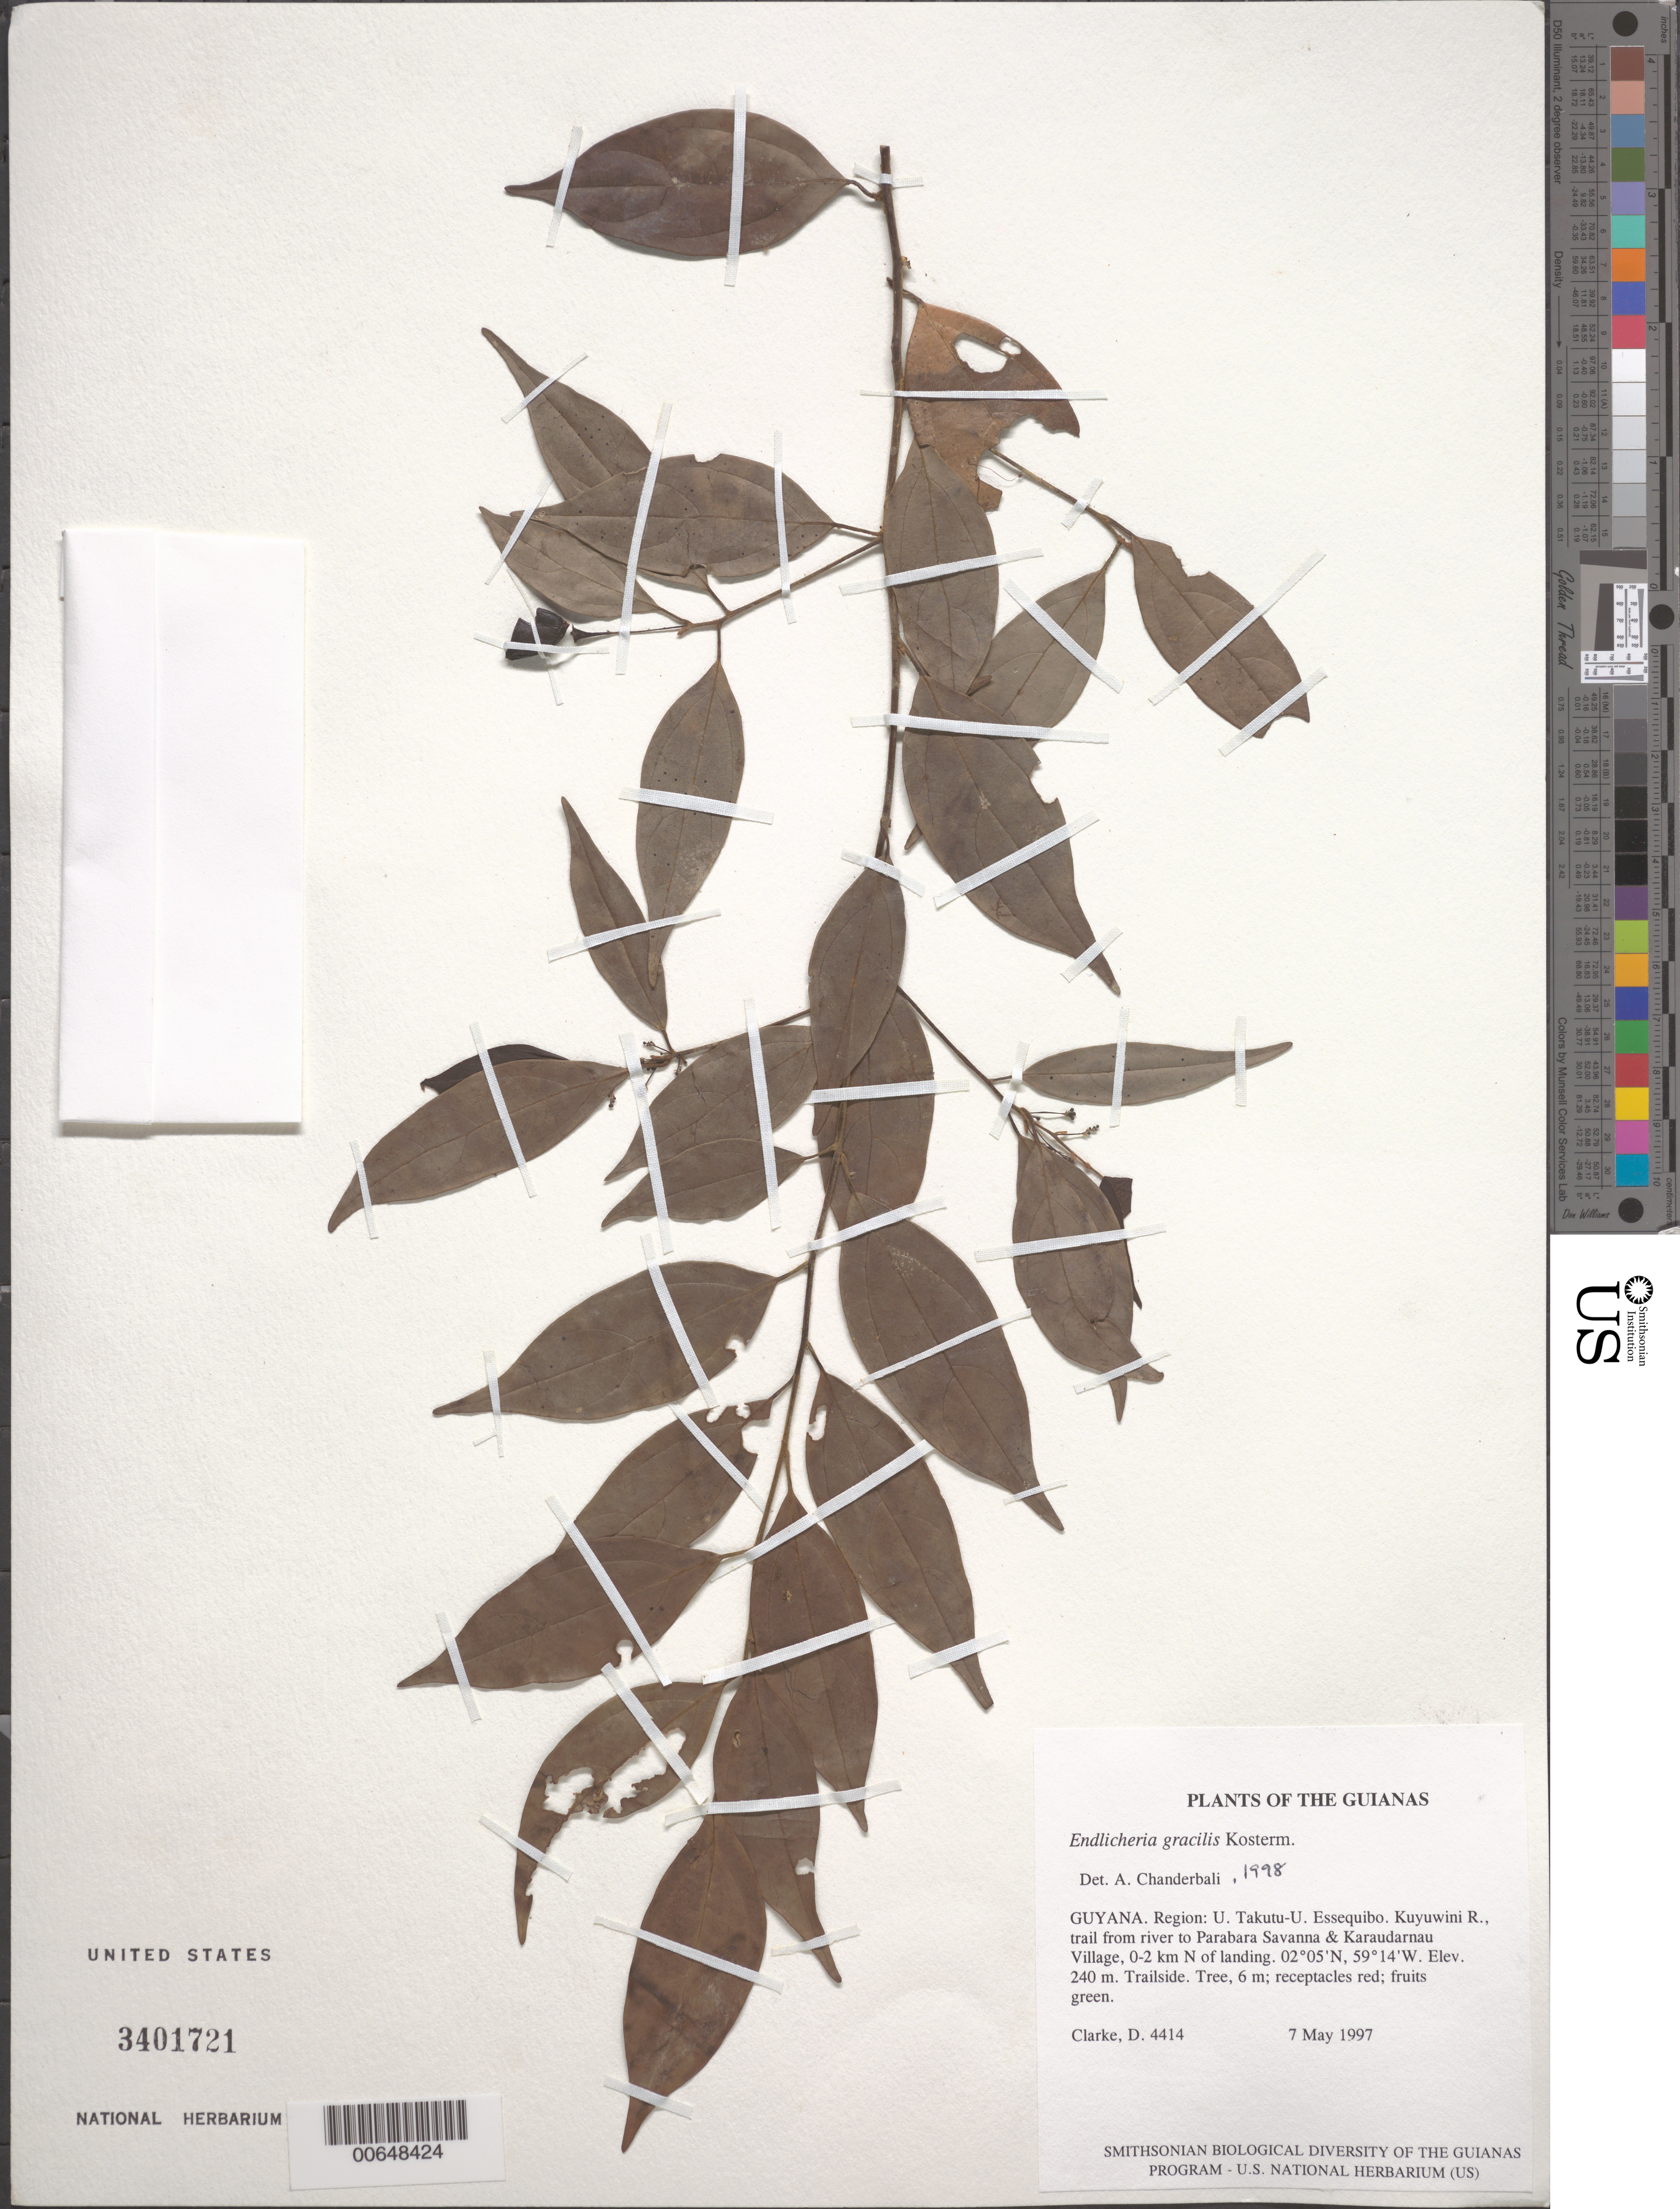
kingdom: Plantae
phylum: Tracheophyta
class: Magnoliopsida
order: Laurales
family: Lauraceae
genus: Endlicheria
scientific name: Endlicheria gracilis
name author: Kosterm.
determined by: Chanderbali, Andre Shashi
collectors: H. D. Clarke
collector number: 4414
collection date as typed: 7 May 1997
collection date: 1997-05-07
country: Guyana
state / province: U. Takutu-U. Essequibo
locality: Kuyuwini R., trail from river to Parabara Savanna & Karaudarnau Village, 0-2 km N of landing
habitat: Trailside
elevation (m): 240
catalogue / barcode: US 3401721